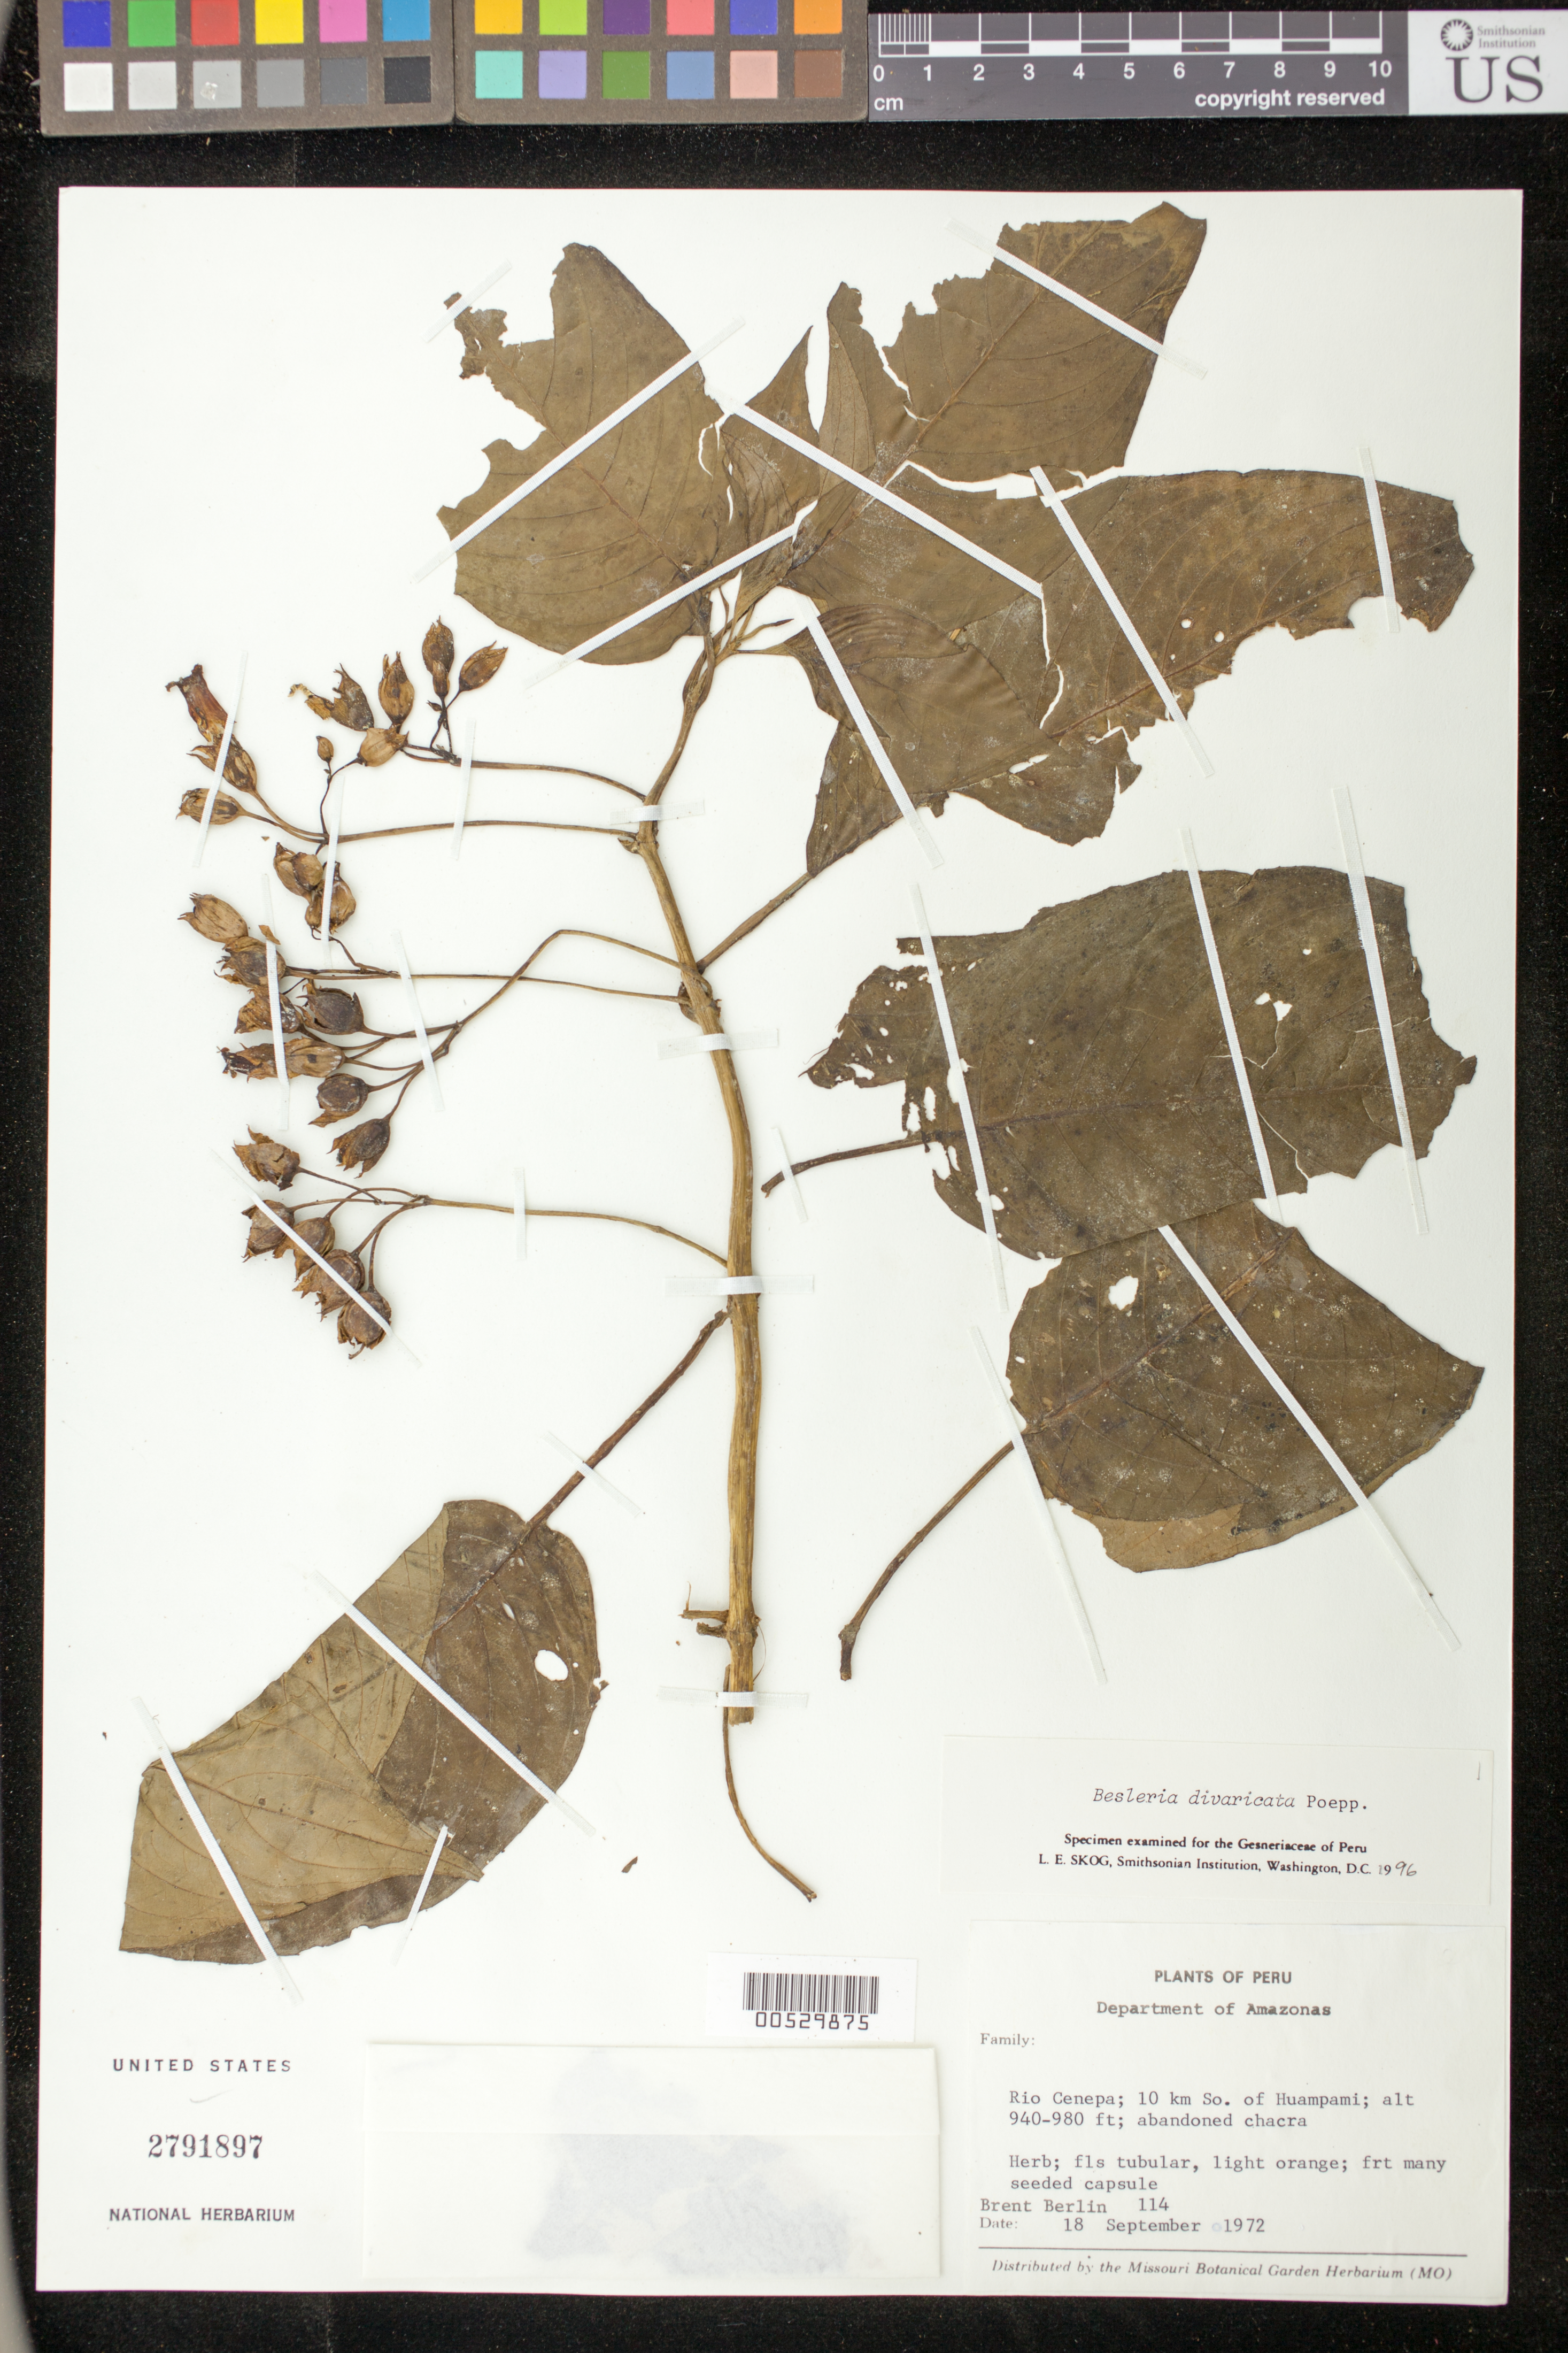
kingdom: Plantae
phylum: Tracheophyta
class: Magnoliopsida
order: Lamiales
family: Gesneriaceae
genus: Besleria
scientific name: Besleria divaricata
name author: Poepp.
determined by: Skog, Laurence E.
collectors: B. Berlin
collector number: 114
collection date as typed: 18 Sep 1972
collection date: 1972-09-18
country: Peru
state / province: Amazonas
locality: Rio Cenepa; 10 km S of Huampami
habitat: abandoned chacra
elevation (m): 287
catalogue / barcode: US 2791897